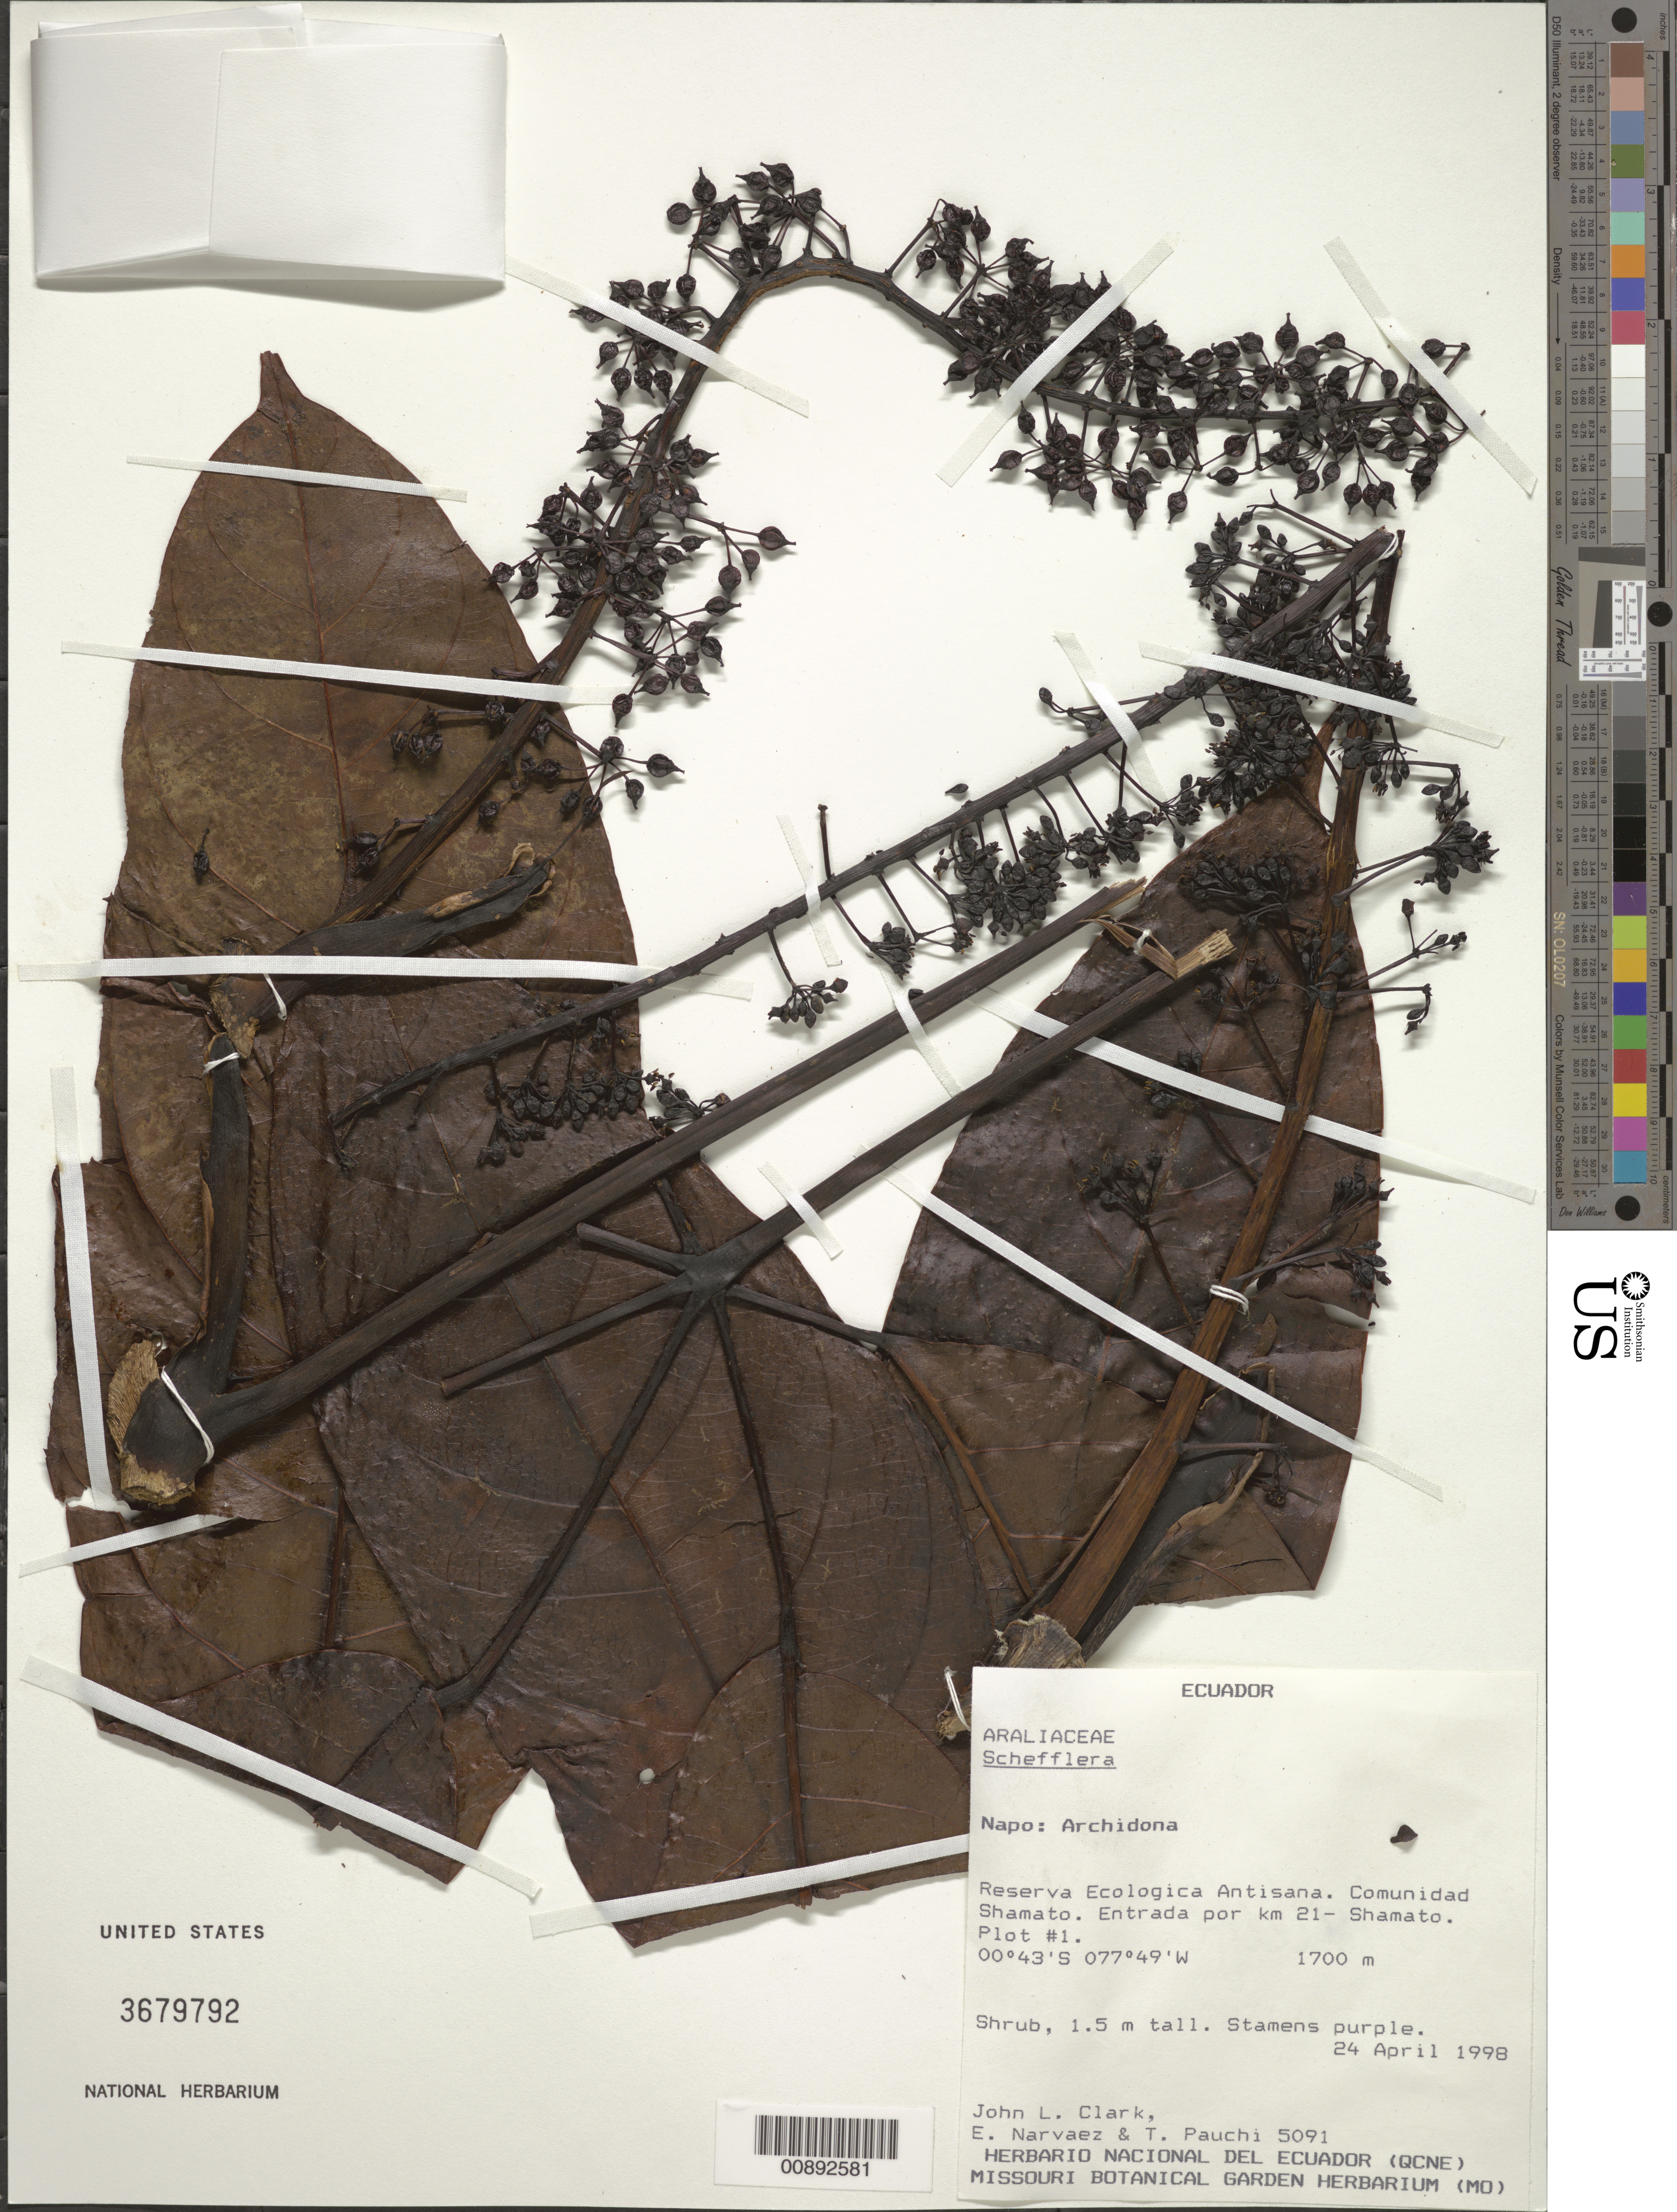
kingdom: Plantae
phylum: Tracheophyta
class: Magnoliopsida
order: Apiales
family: Araliaceae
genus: Schefflera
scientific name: Schefflera sp.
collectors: J. L. Clark, E. Narváez & T. Pauchi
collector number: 5091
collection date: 1998-04-24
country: Ecuador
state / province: Napo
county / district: Archidona Cantón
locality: Reserva Ecologica Antisana.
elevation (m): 1700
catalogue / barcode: US 3679792